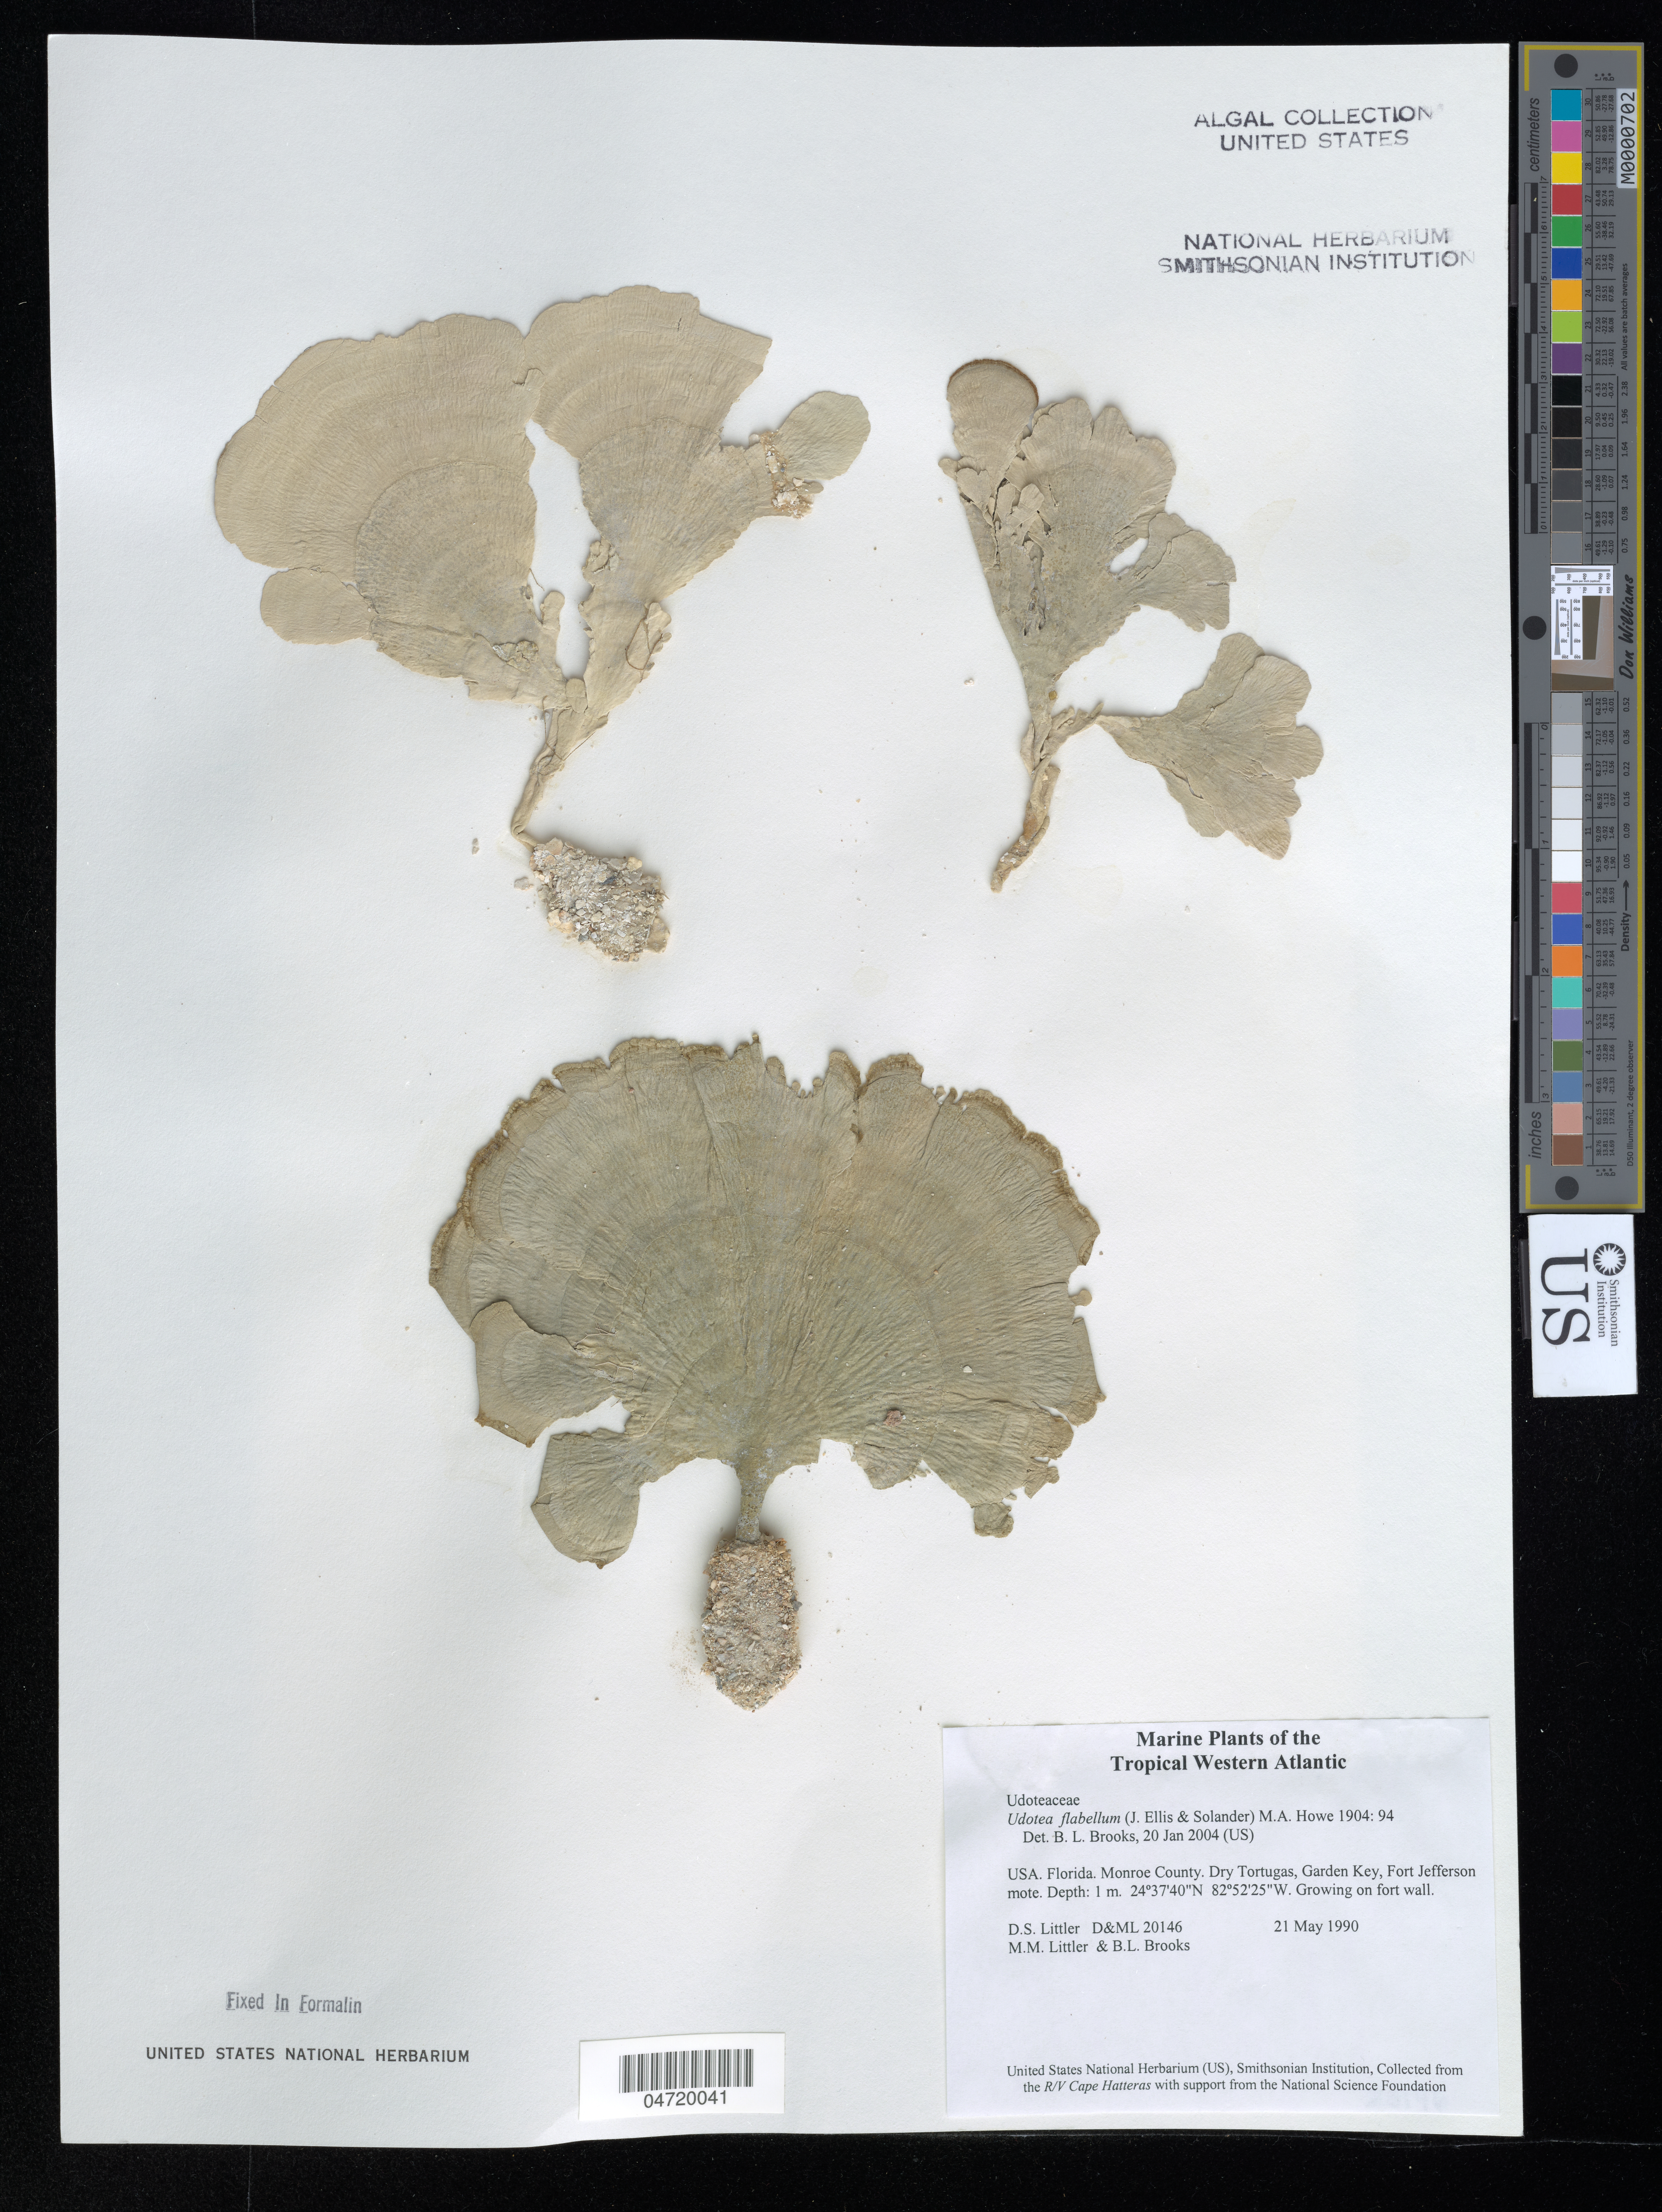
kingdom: Plantae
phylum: Chlorophyta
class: Ulvophyceae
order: Bryopsidales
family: Udoteaceae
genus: Udotea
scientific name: Udotea flabellum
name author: (J. Ellis & Sol.) M. Howe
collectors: D. S. Littler, M. M. Littler & B. Brooks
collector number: D&ML 20146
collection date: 1990-05-21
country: United States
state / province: Florida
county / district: Monroe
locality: The Tropical Western Atlantic. Monroe County. Dry Tortugas, Garden Key, Fort Jefferson mote.